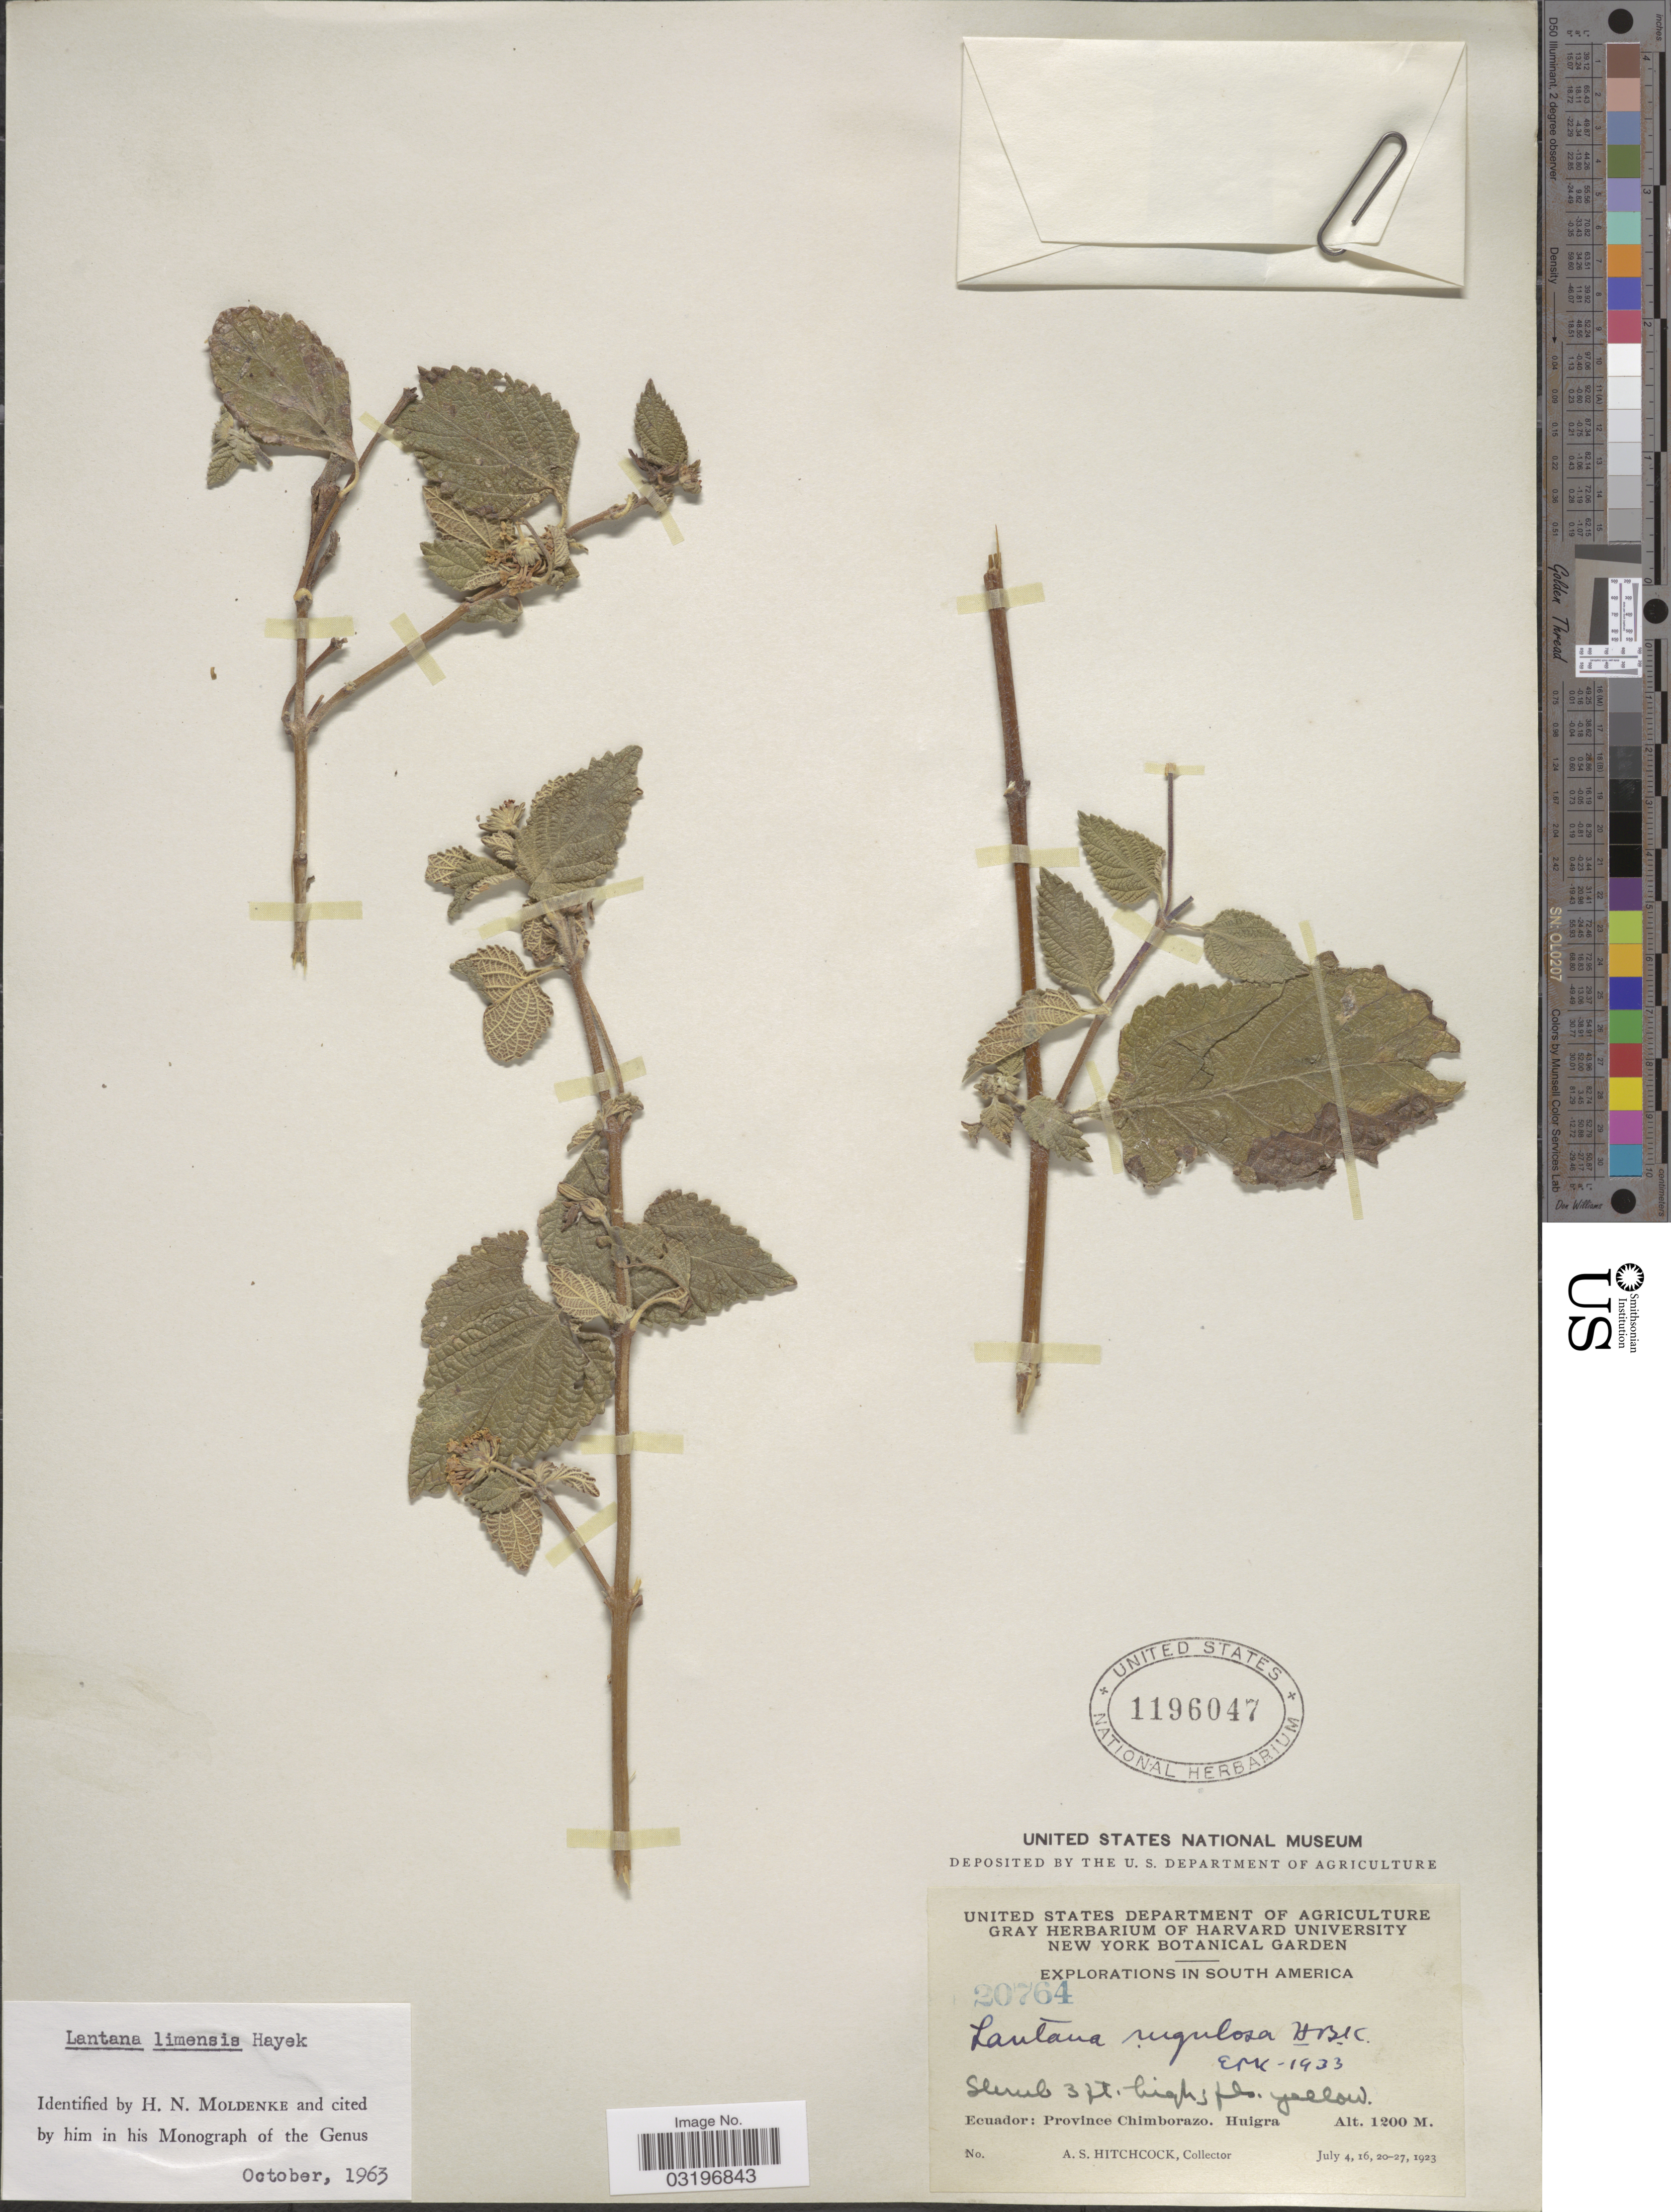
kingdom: Plantae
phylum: Tracheophyta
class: Magnoliopsida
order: Lamiales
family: Verbenaceae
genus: Lantana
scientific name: Lantana limensis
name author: Hayek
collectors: A. S. Hitchcock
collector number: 20764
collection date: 1923-07-04/1923-07-27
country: Ecuador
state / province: Chimborazo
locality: Huigra.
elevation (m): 1200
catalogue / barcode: US 1196047